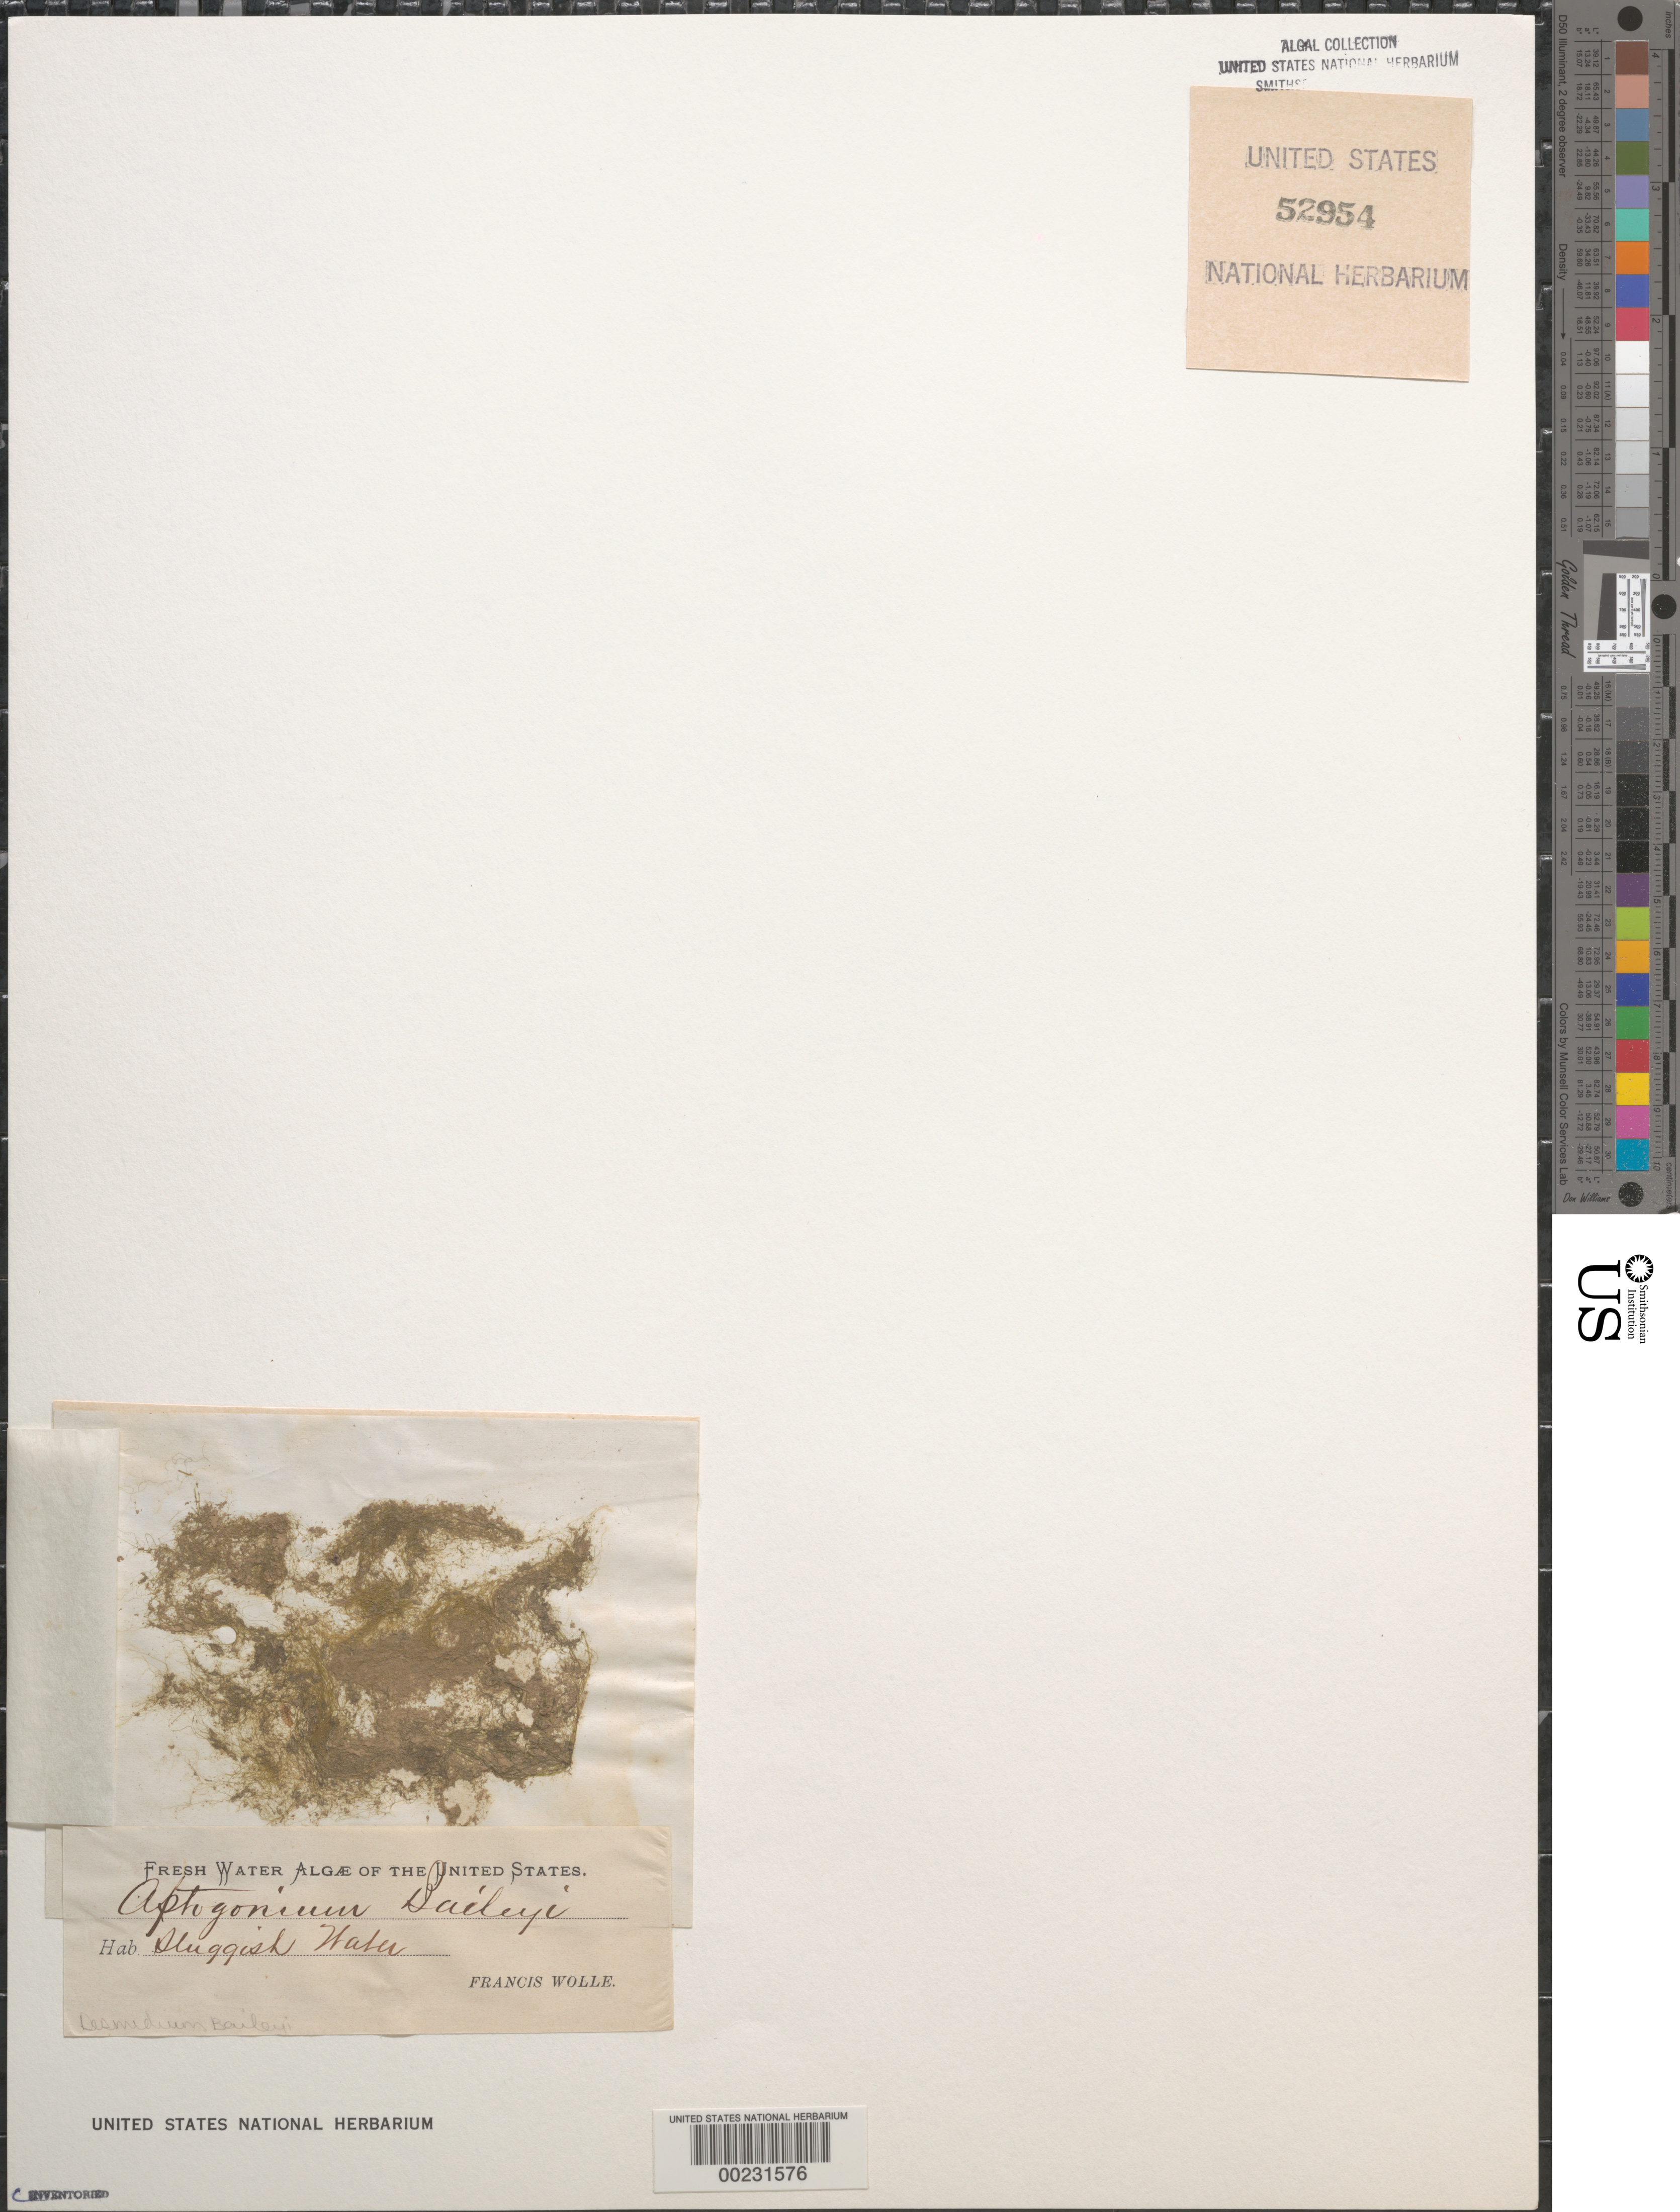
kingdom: Plantae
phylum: Charophyta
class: Zygnematophyceae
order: Zygnematales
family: Desmidiaceae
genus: Desmidium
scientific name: Desmidium baileyi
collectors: F. Wolle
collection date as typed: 18--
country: United States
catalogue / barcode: US 52954